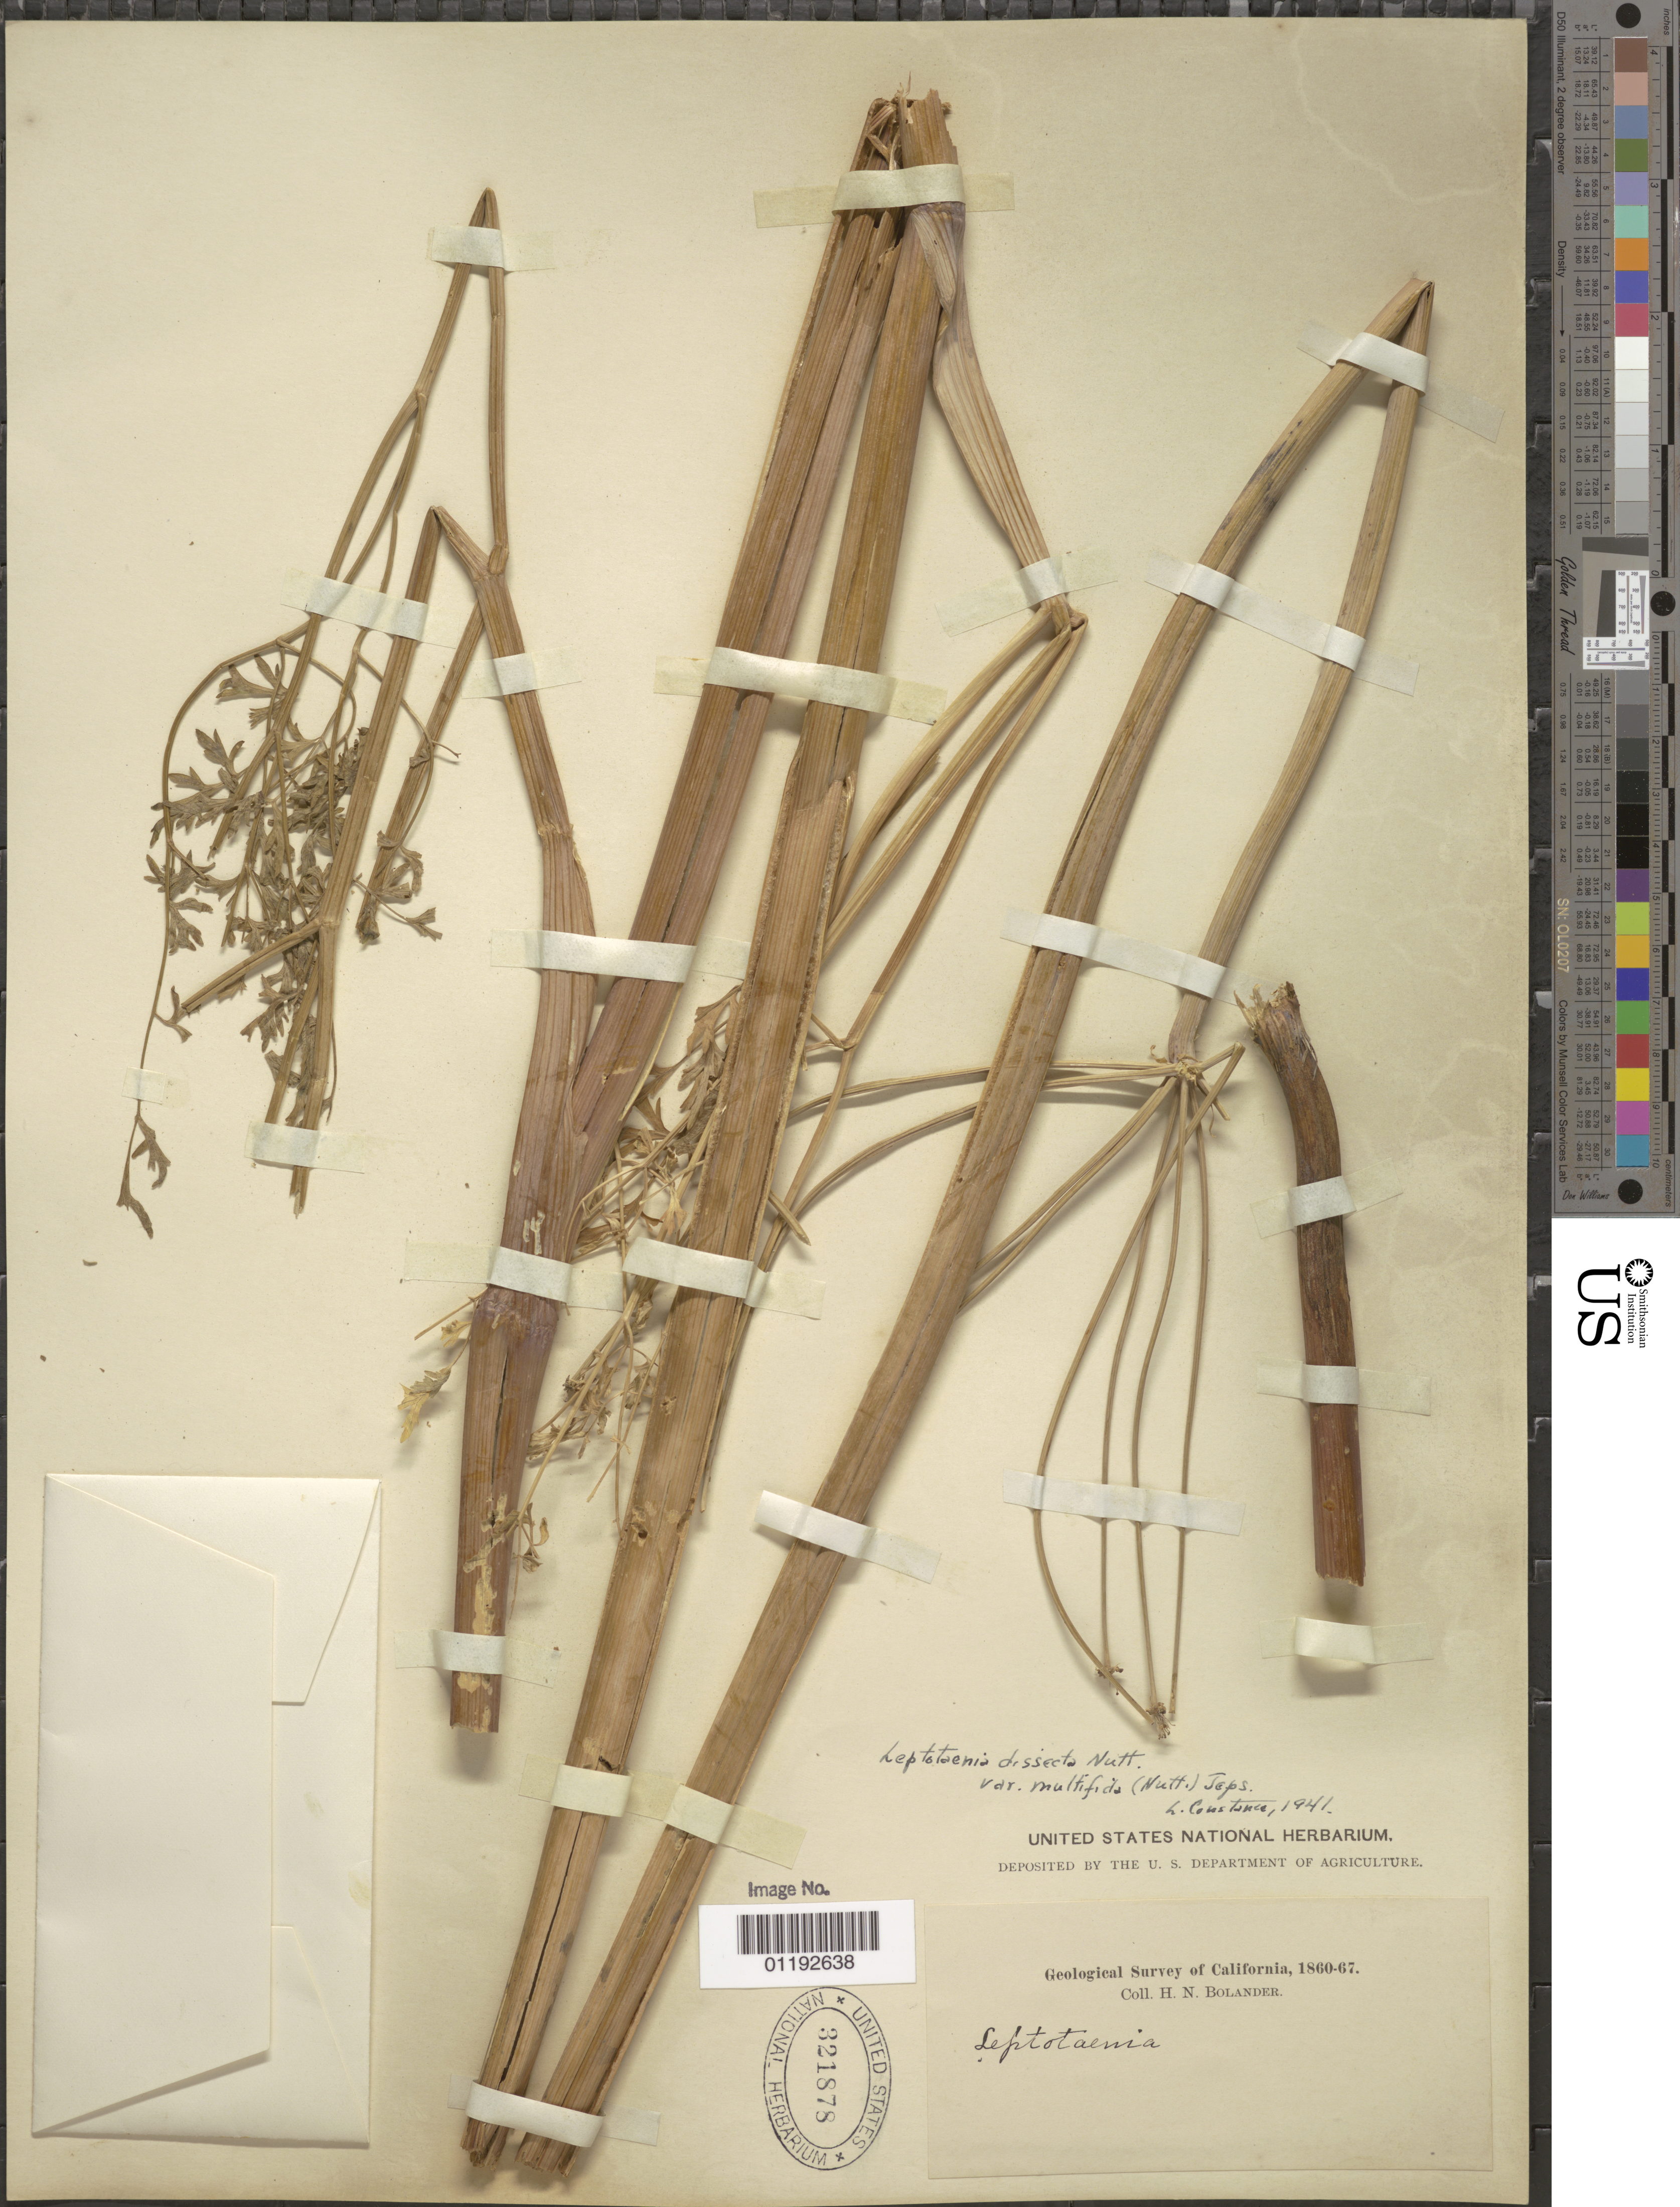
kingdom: Plantae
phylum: Tracheophyta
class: Magnoliopsida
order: Apiales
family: Apiaceae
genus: Lomatium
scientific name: Lomatium dissectum var. multifidum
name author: (Nutt.) Mathias & Constance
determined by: Constance, L., (UC), University of California Berkeley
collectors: H. Bolander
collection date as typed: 1860 to -- -- 1867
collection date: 1860/1867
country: United States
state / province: California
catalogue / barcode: US 321878